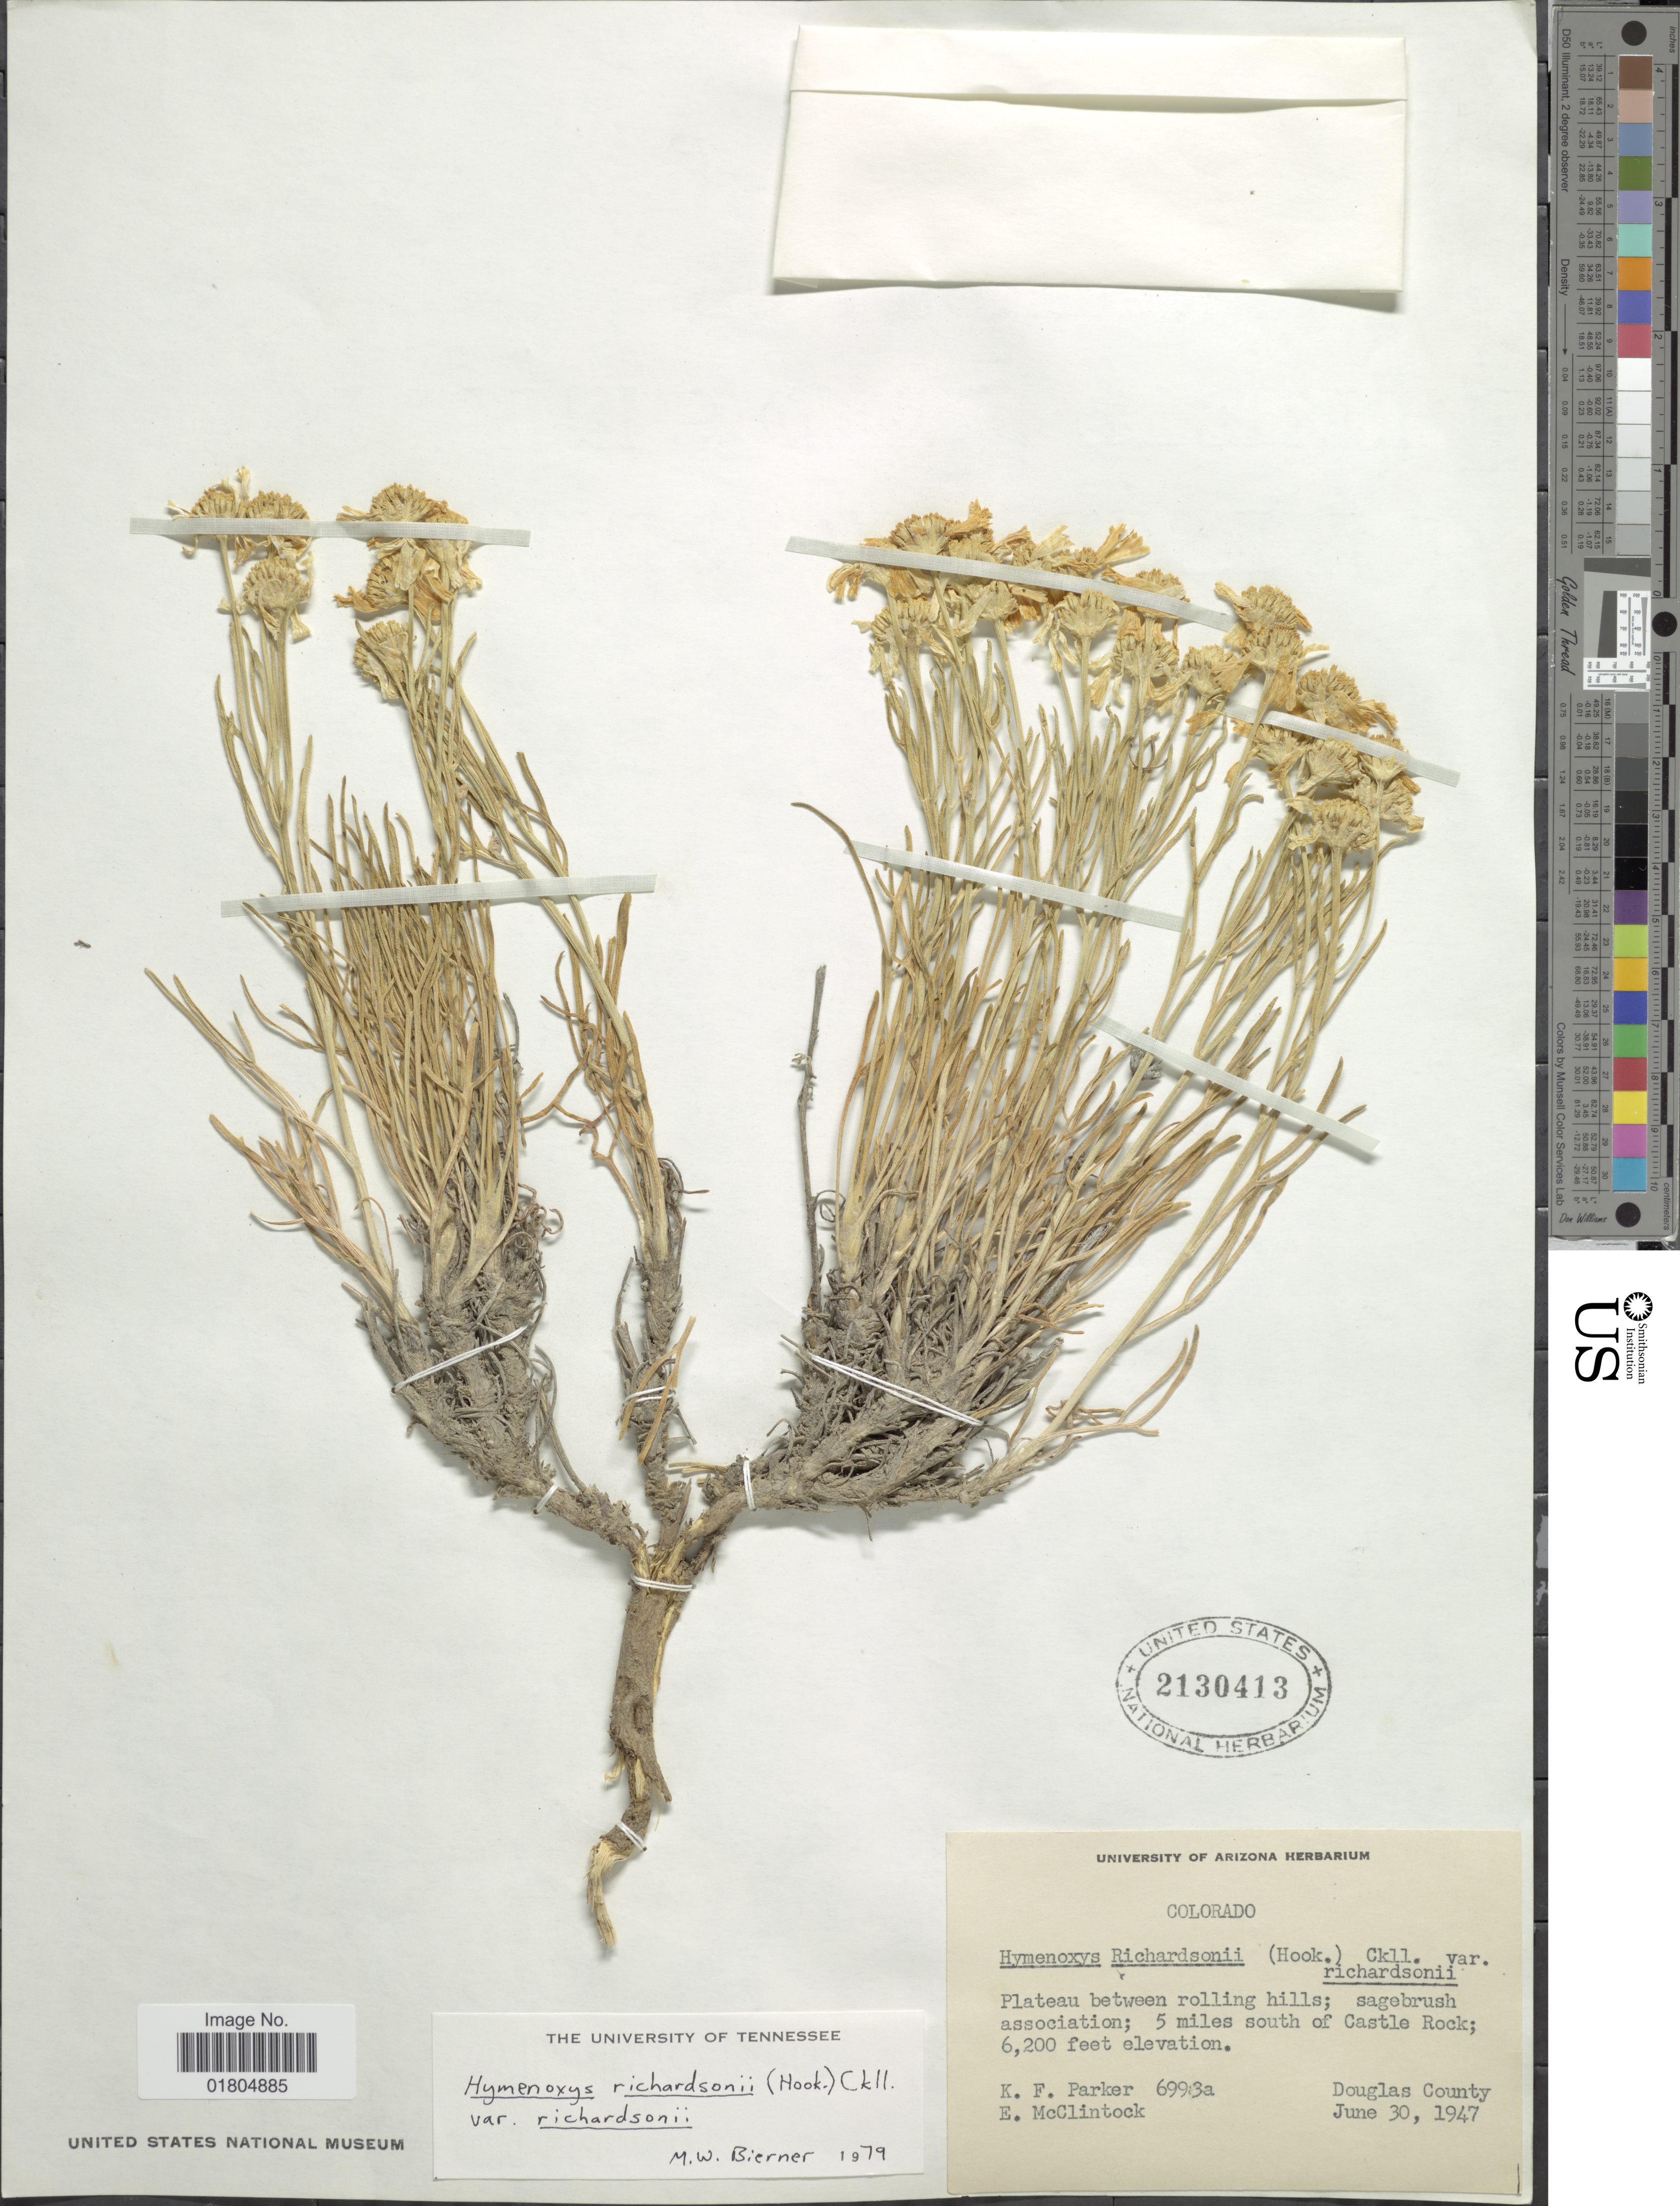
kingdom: Plantae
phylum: Tracheophyta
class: Magnoliopsida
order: Asterales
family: Asteraceae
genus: Hymenoxys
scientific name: Hymenoxys richardsonii var. richardsonii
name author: (Hook.) Cockerell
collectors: K. F. Parker & E. McClintock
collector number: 6993a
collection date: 1947-06-30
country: United States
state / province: Colorado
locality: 5 miles south of Castle Rock. Douglas County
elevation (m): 1890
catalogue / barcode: US 2130413